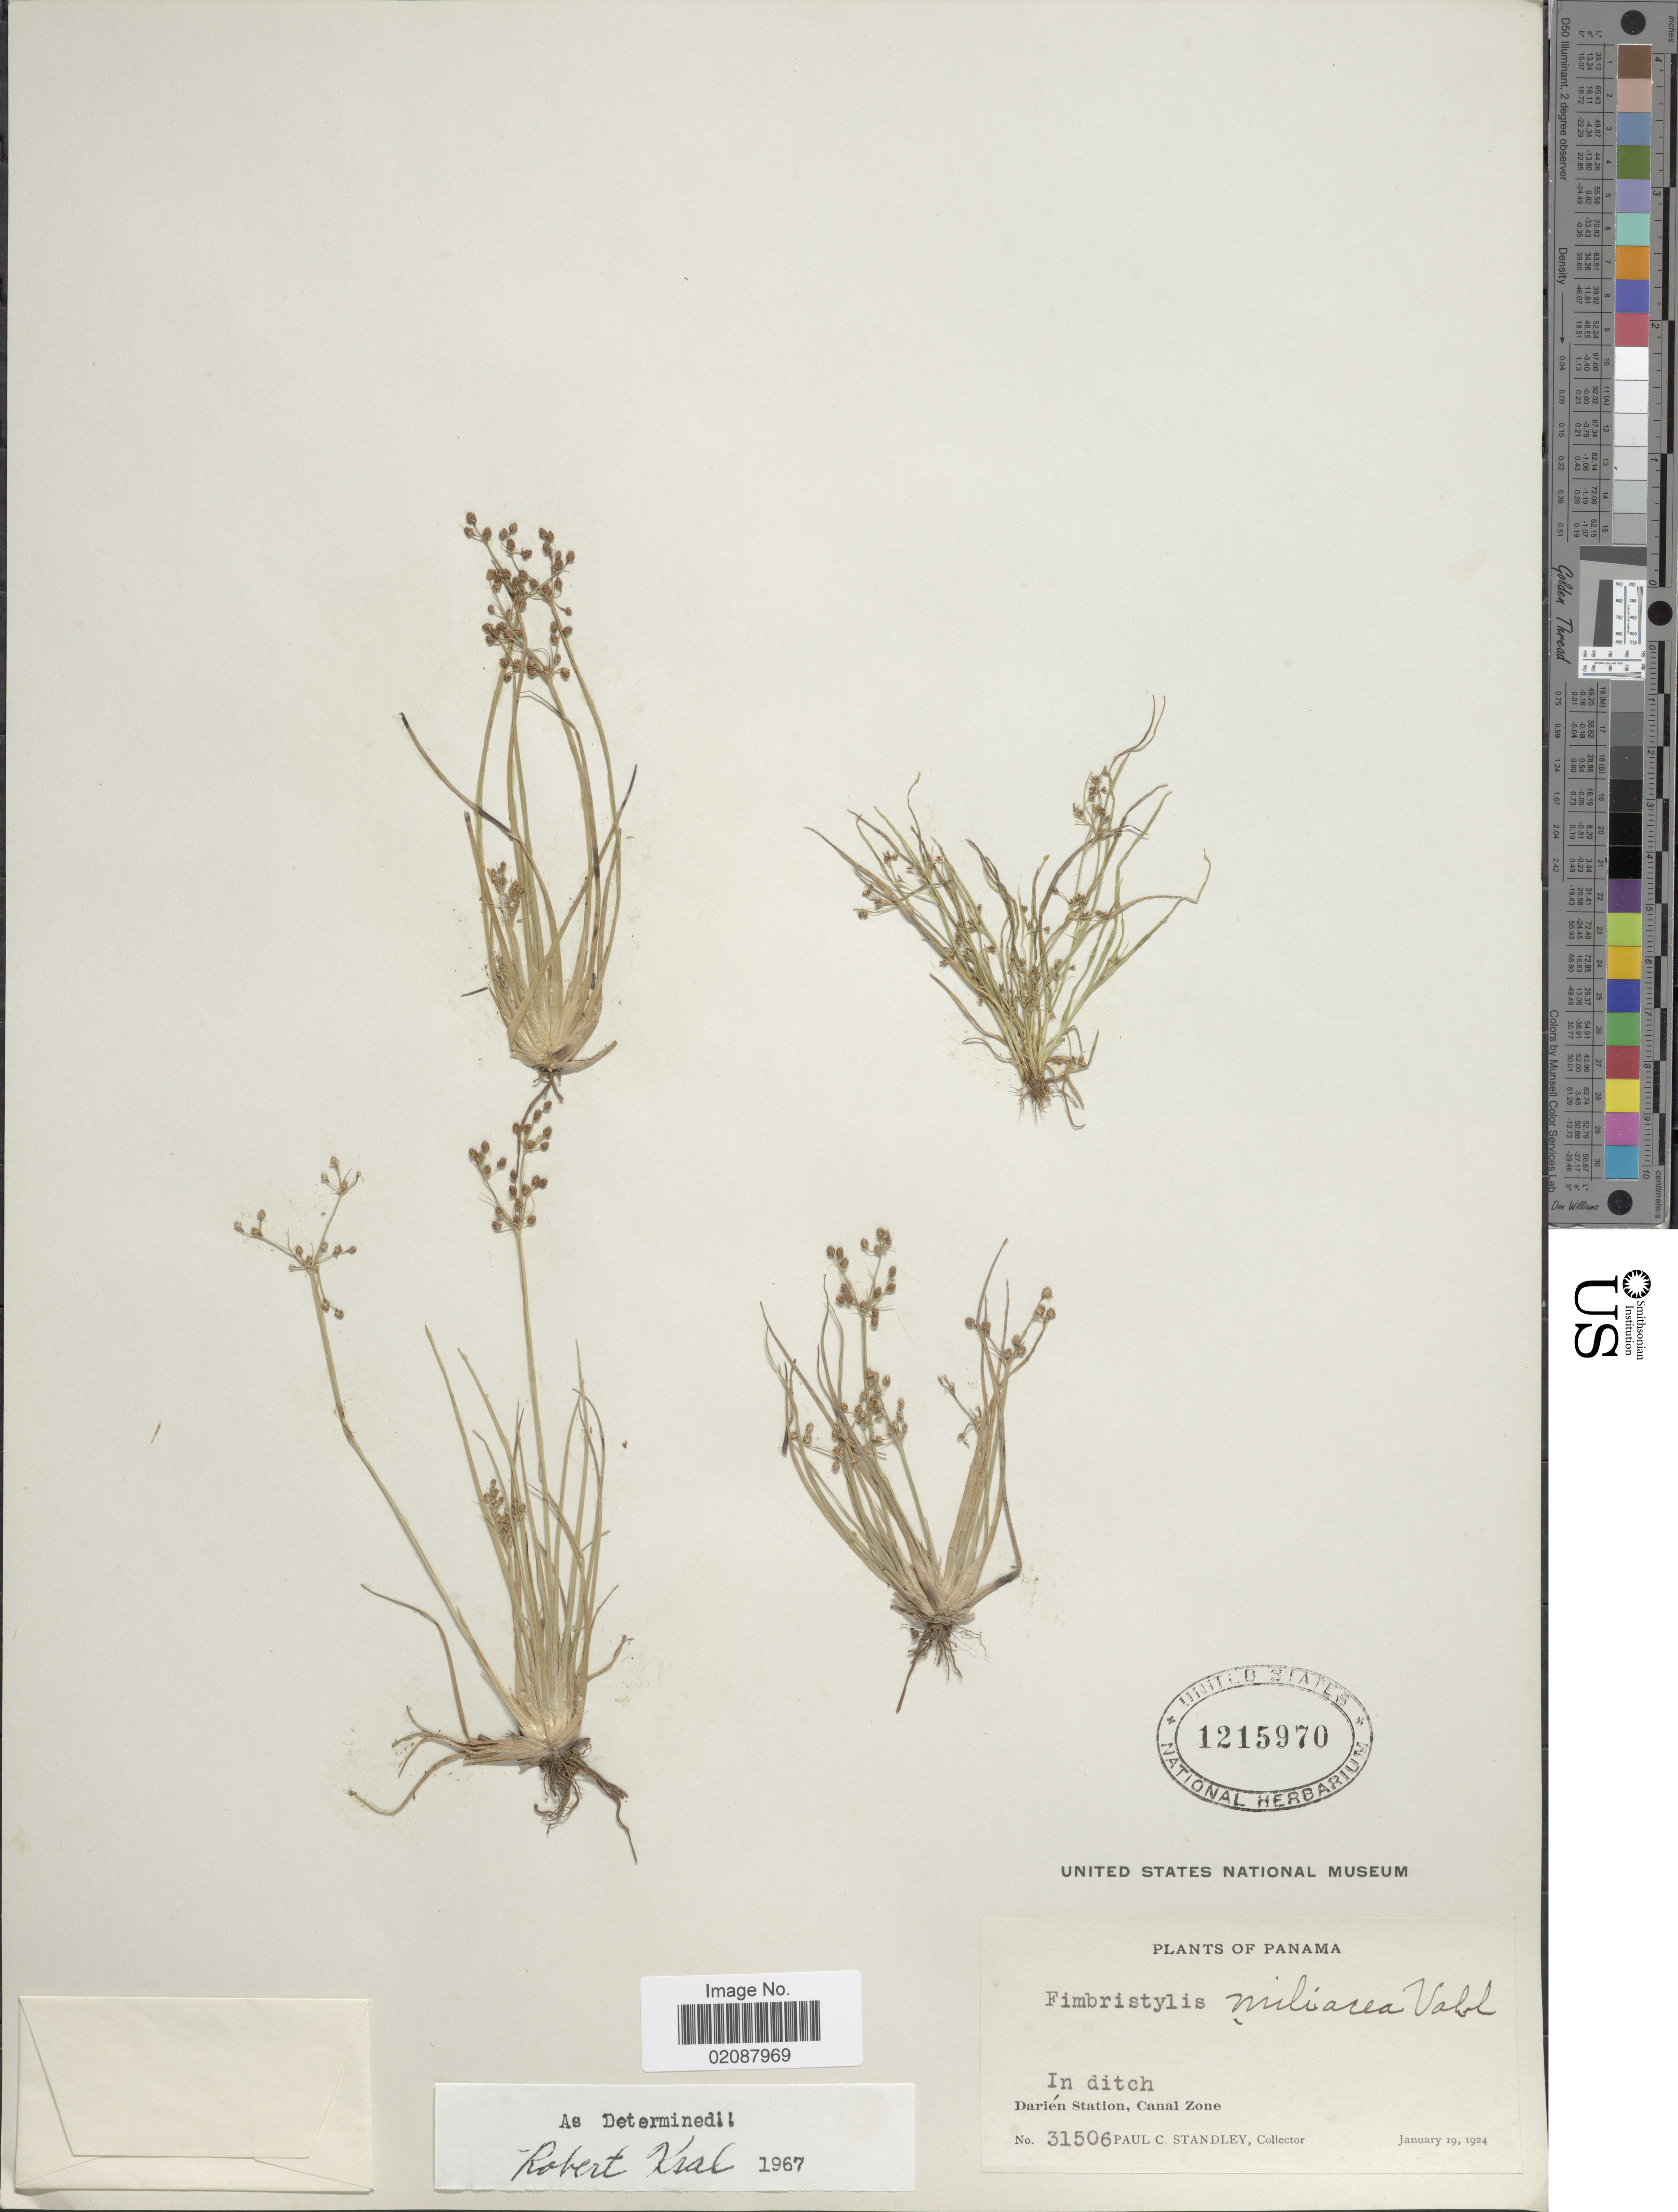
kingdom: Plantae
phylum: Tracheophyta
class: Liliopsida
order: Poales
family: Cyperaceae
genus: Fimbristylis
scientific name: Fimbristylis littoralis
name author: Gaudich.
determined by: Strong, M. T., (US), Smithsonian Institution - National Museum of Natural History (UNITED STATES)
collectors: P. C. Standley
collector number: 31506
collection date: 1924-01-19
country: Panama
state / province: Colón / Panamá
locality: Darien Station, Canal Zone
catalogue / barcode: US 1215970